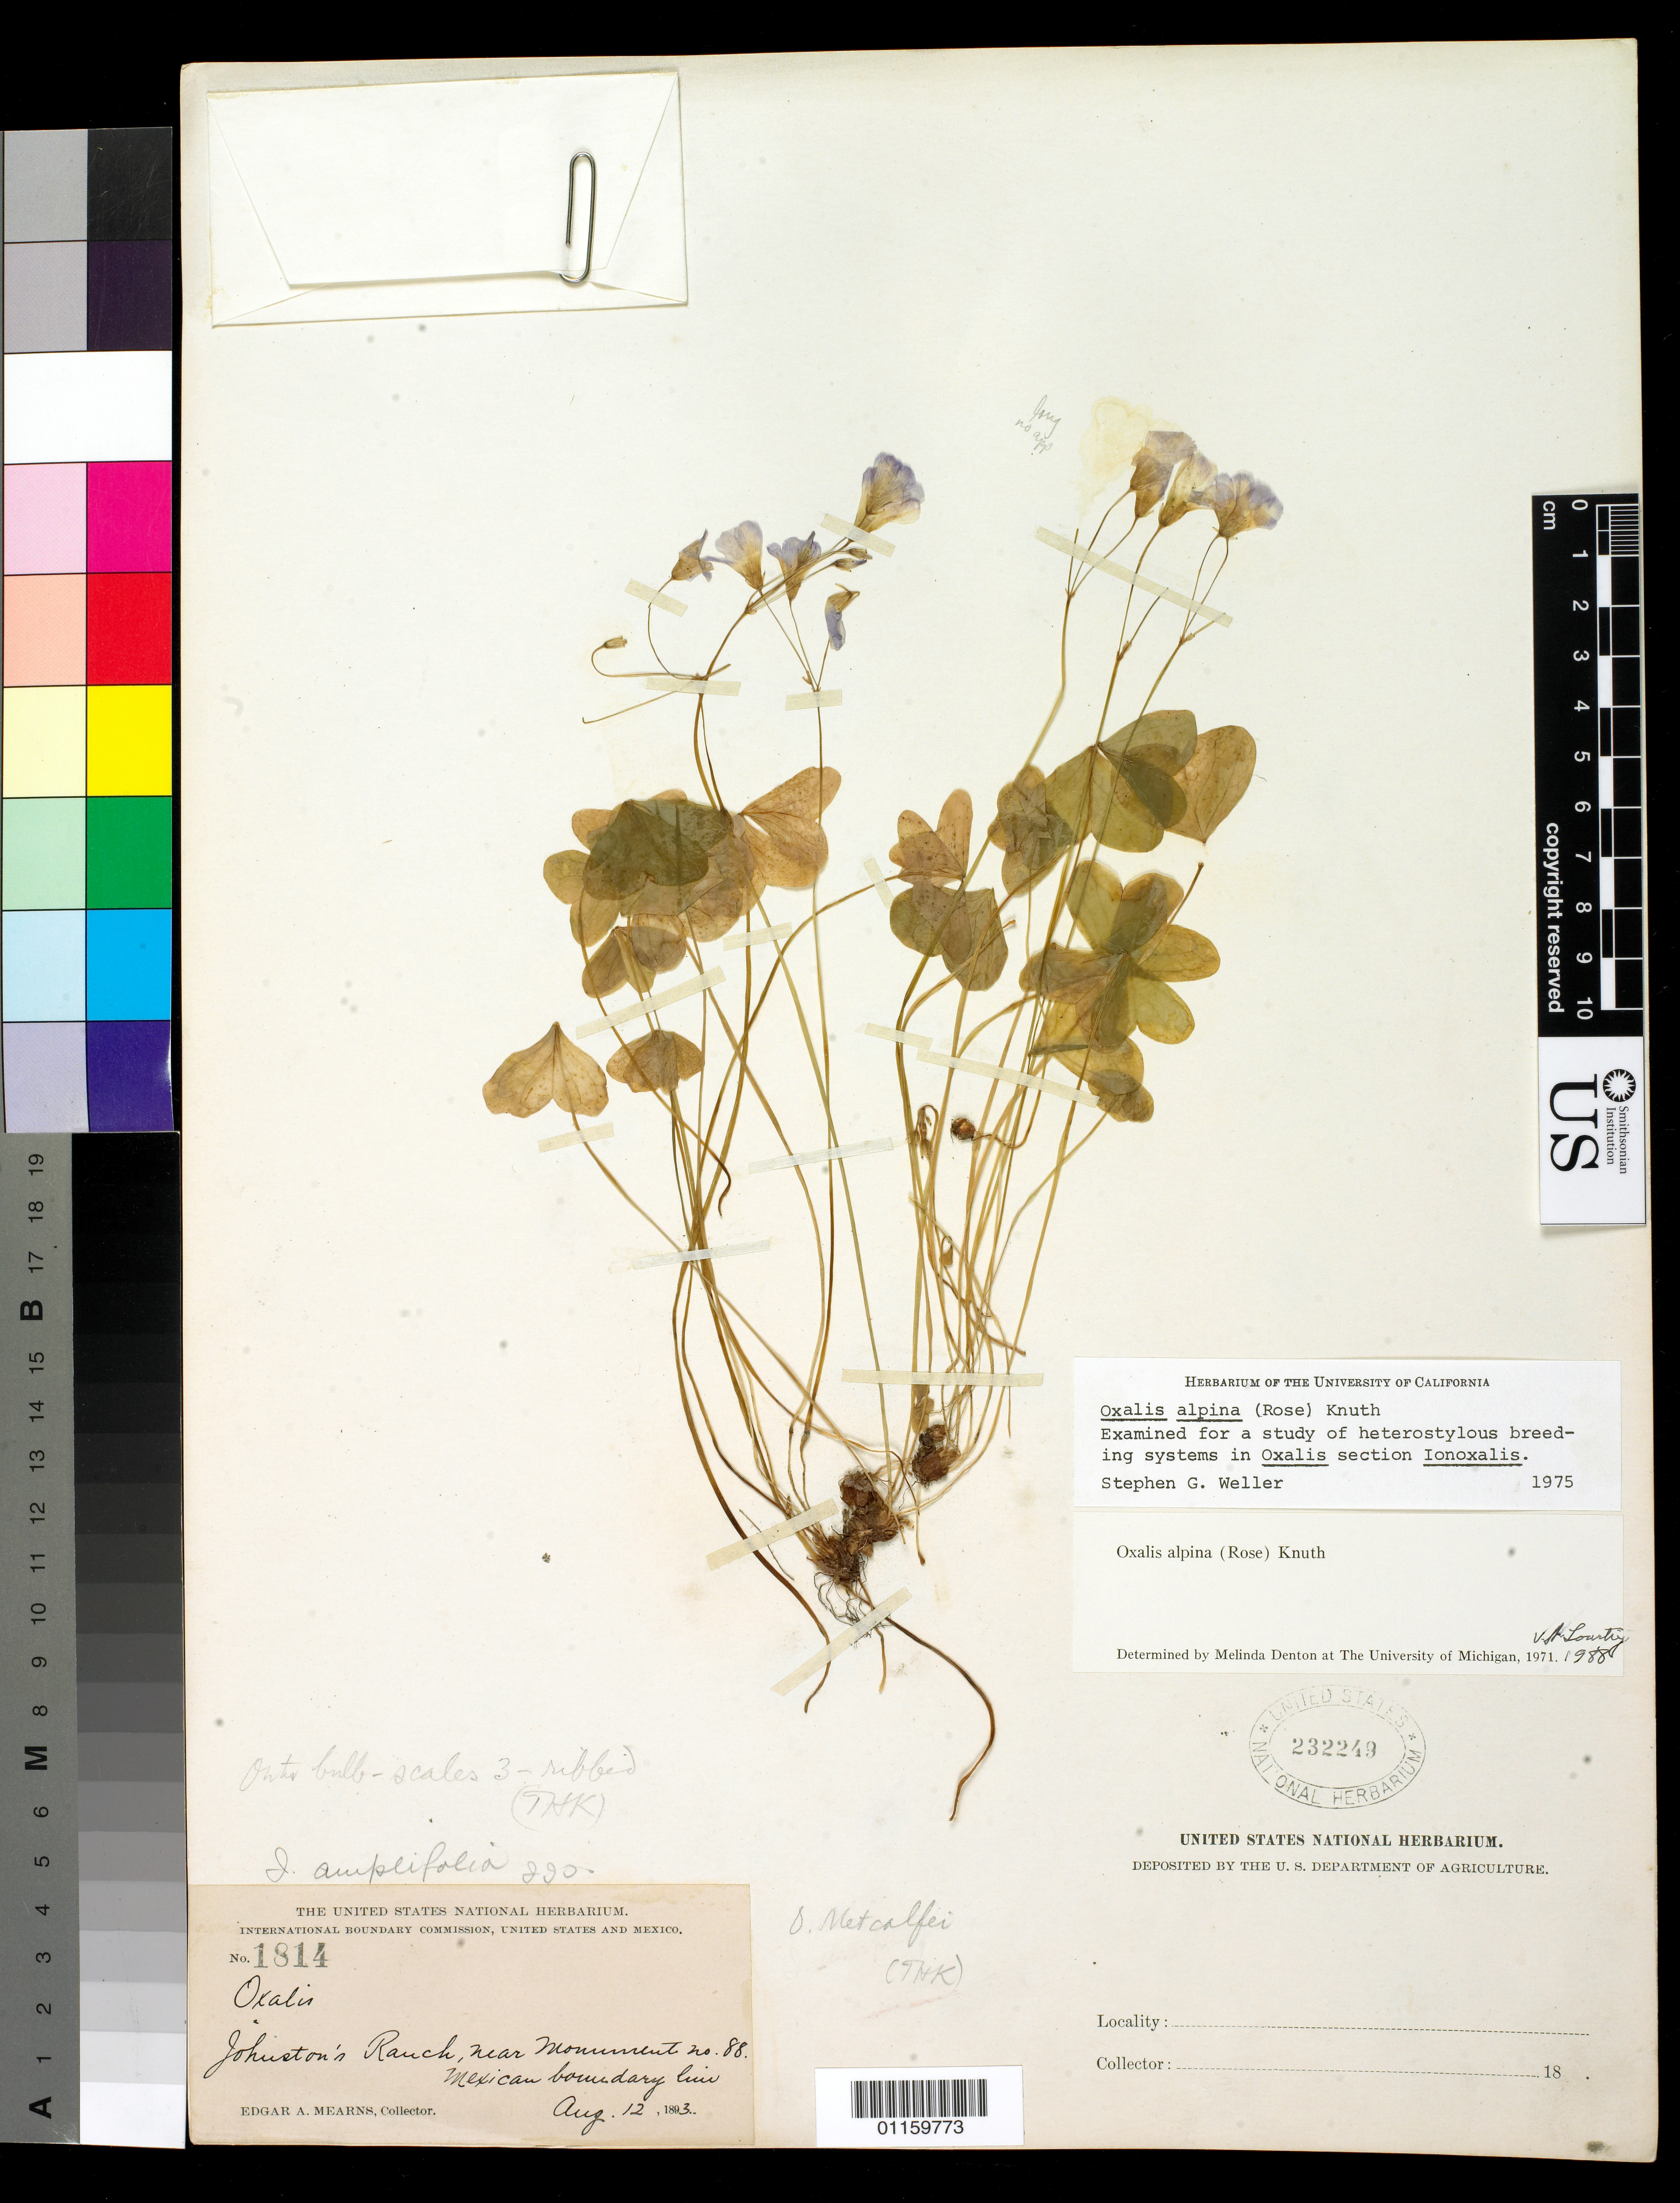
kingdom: Plantae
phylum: Tracheophyta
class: Magnoliopsida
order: Oxalidales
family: Oxalidaceae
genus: Oxalis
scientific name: Oxalis alpina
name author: (Rose) R. Knuth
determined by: Weller, Stephen G., (UNITED STATES)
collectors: E. A. Mearns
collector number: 1814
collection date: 1893-08-12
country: United States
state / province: New Mexico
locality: Johnston's Ranch, near monument 82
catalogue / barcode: US 232249